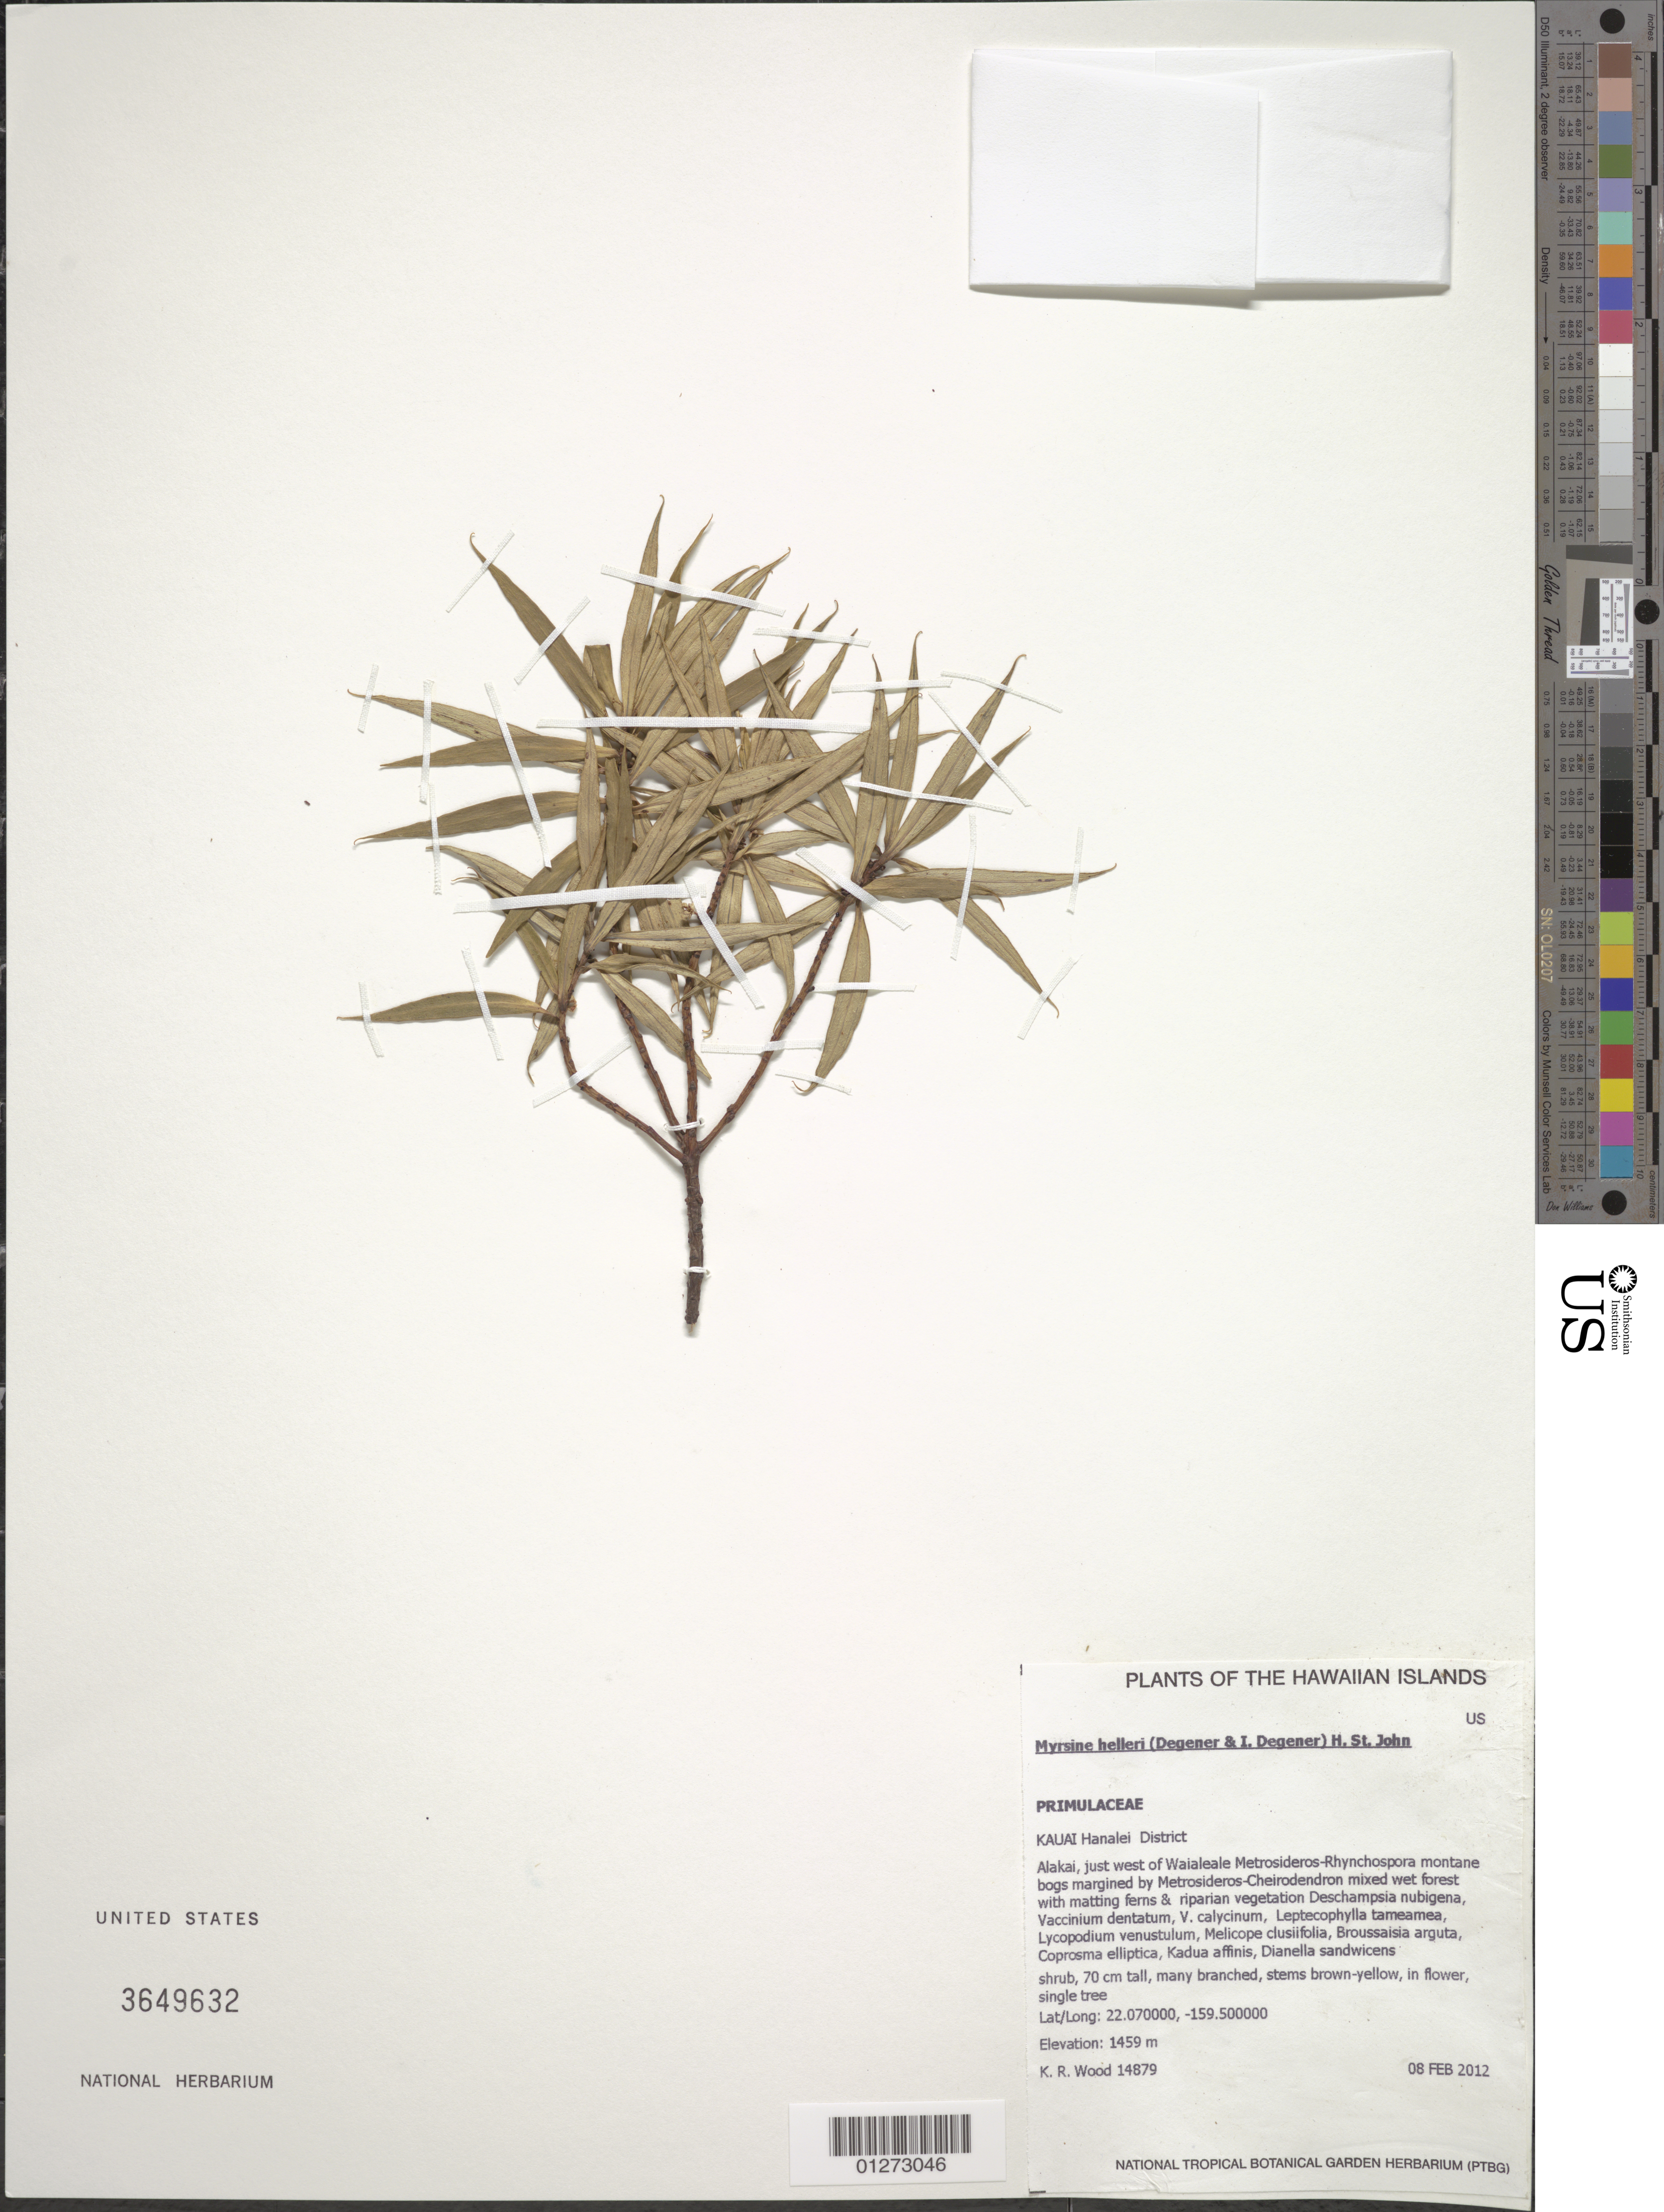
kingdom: Plantae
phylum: Tracheophyta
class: Magnoliopsida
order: Ericales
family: Primulaceae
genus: Myrsine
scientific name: Myrsine helleri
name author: (O. Deg. & I. Deg.) H. St. John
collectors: K. R. Wood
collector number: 14879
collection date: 2012-02-08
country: United States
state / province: Hawaii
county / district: Kauai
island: Kaua'i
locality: Waimea District, Alakai, just west of Waialeale.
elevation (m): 1459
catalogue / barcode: US 3649632